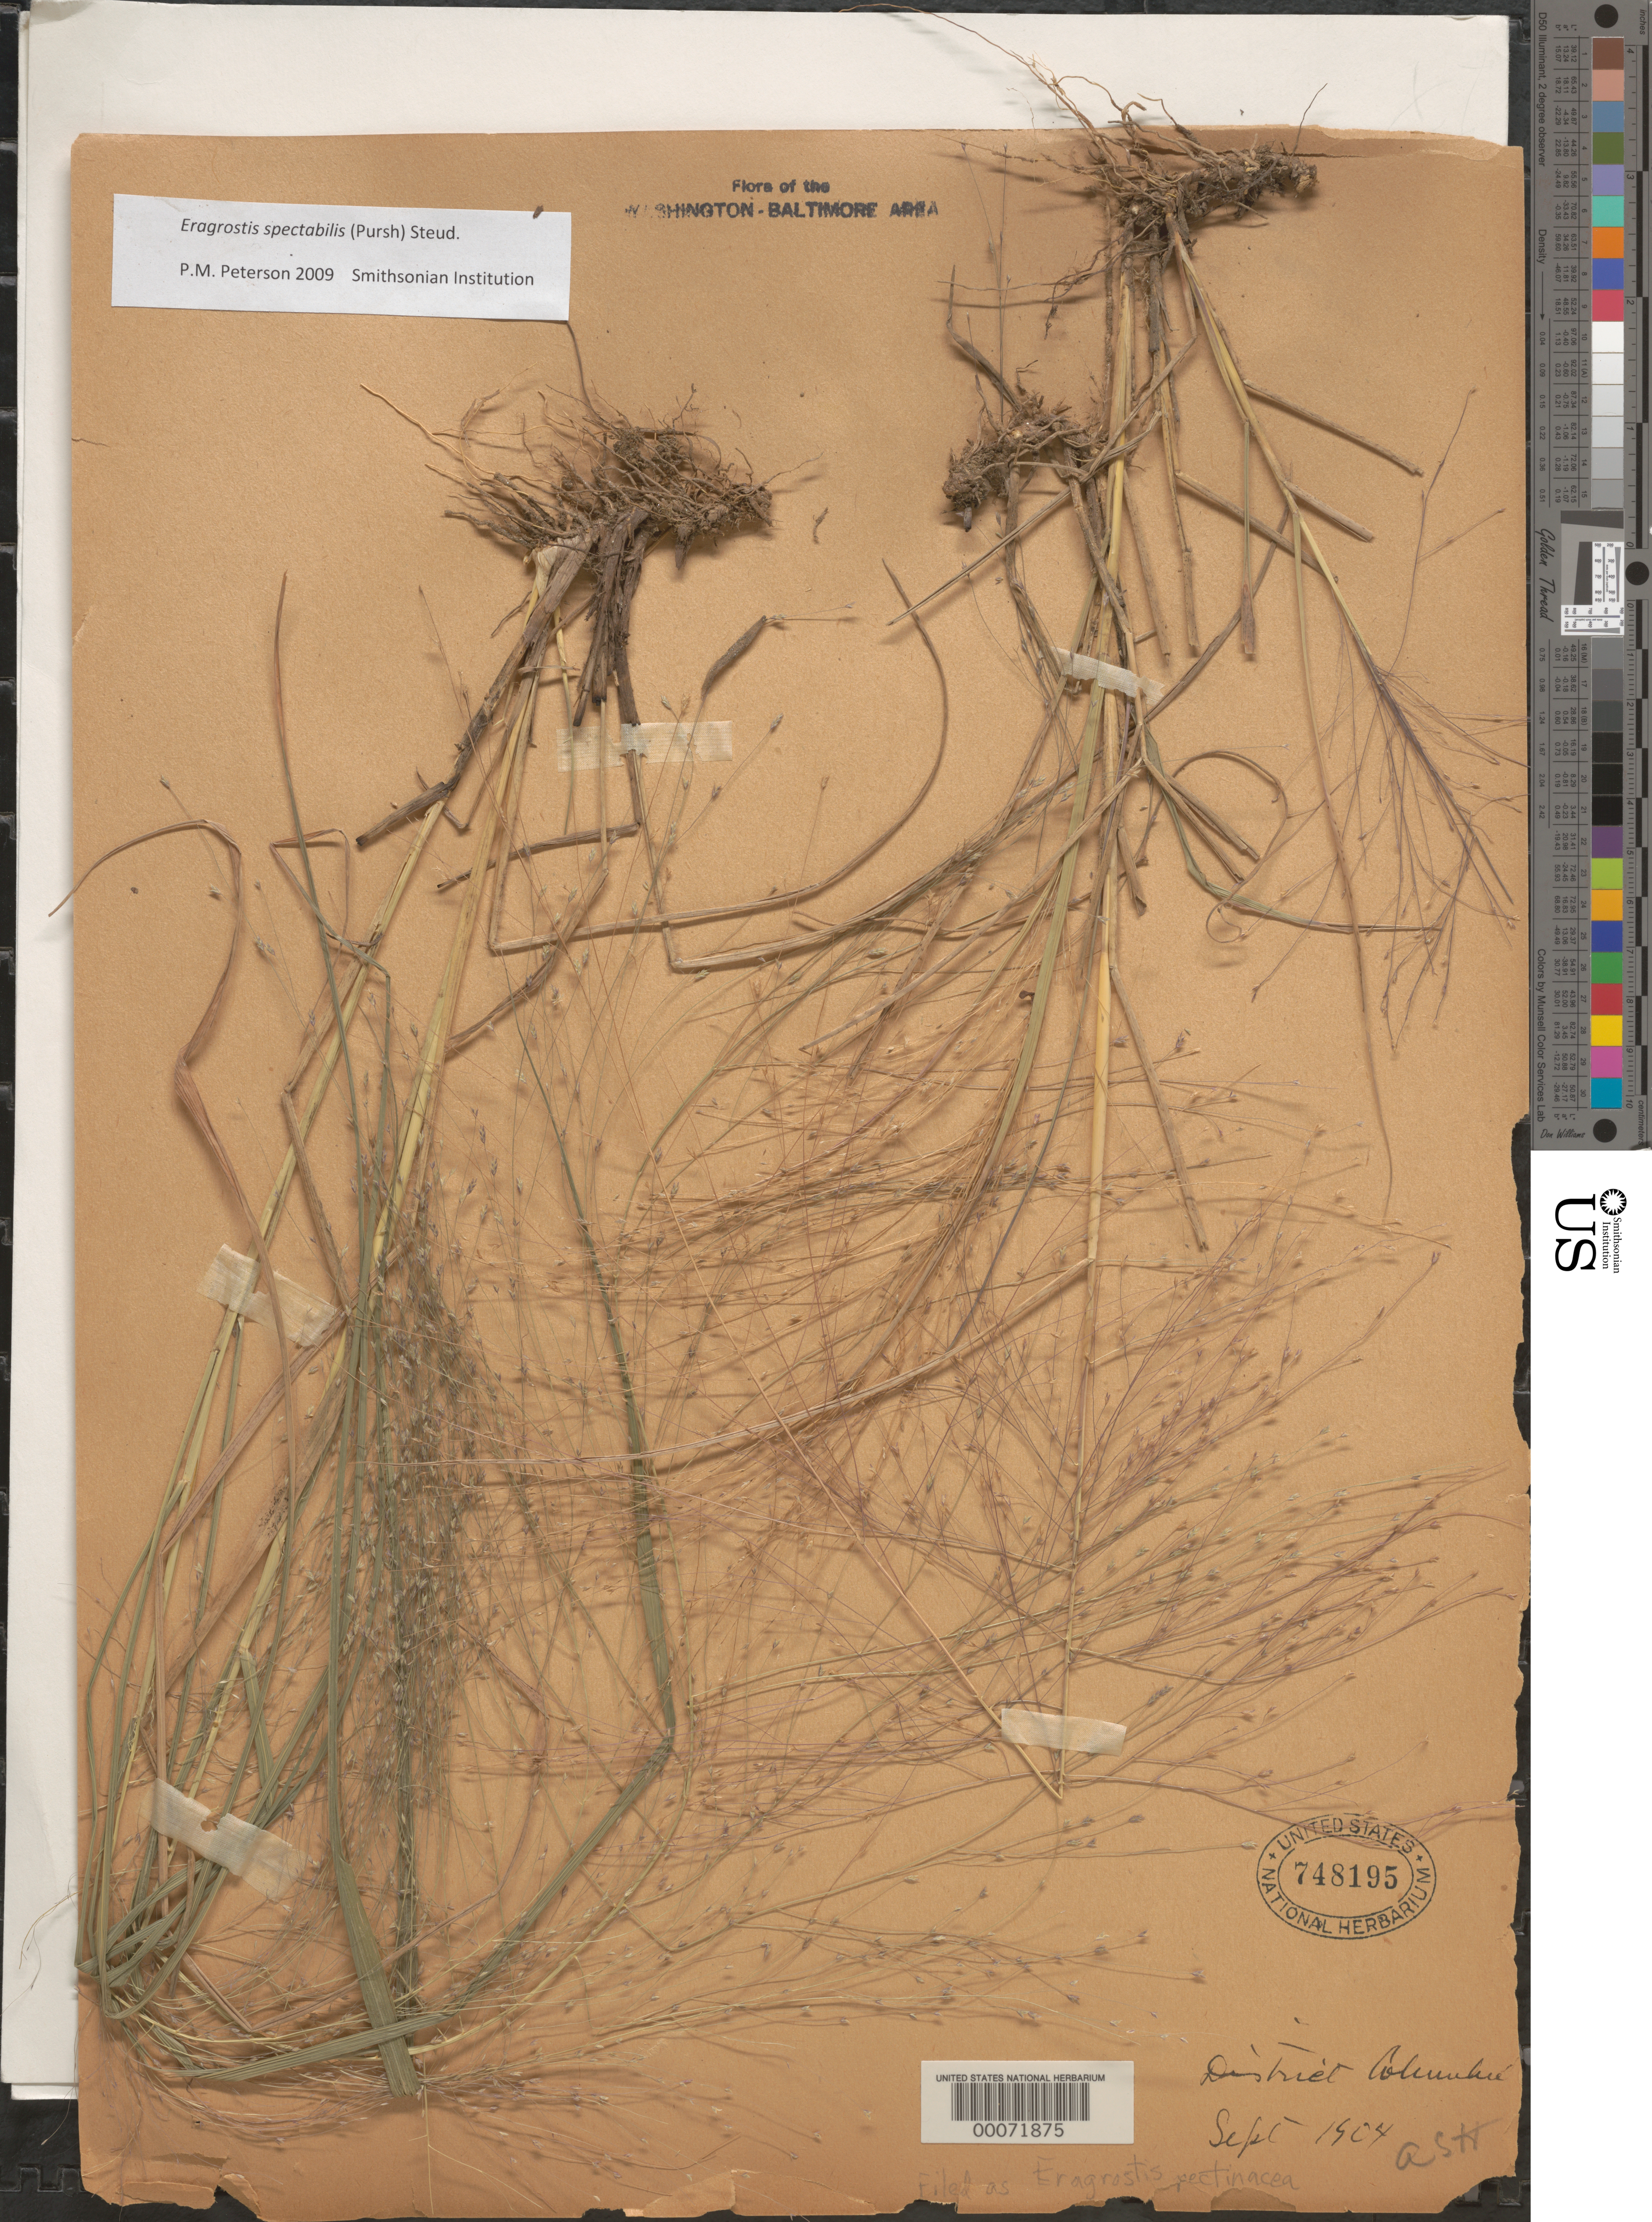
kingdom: Plantae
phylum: Tracheophyta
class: Liliopsida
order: Poales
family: Poaceae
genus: Eragrostis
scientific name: Eragrostis spectabilis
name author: (Pursh) Steud.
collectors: A. S. Hitchcock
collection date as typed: Sep 1904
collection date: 1904-09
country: United States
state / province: District of Columbia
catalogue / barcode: US 748195